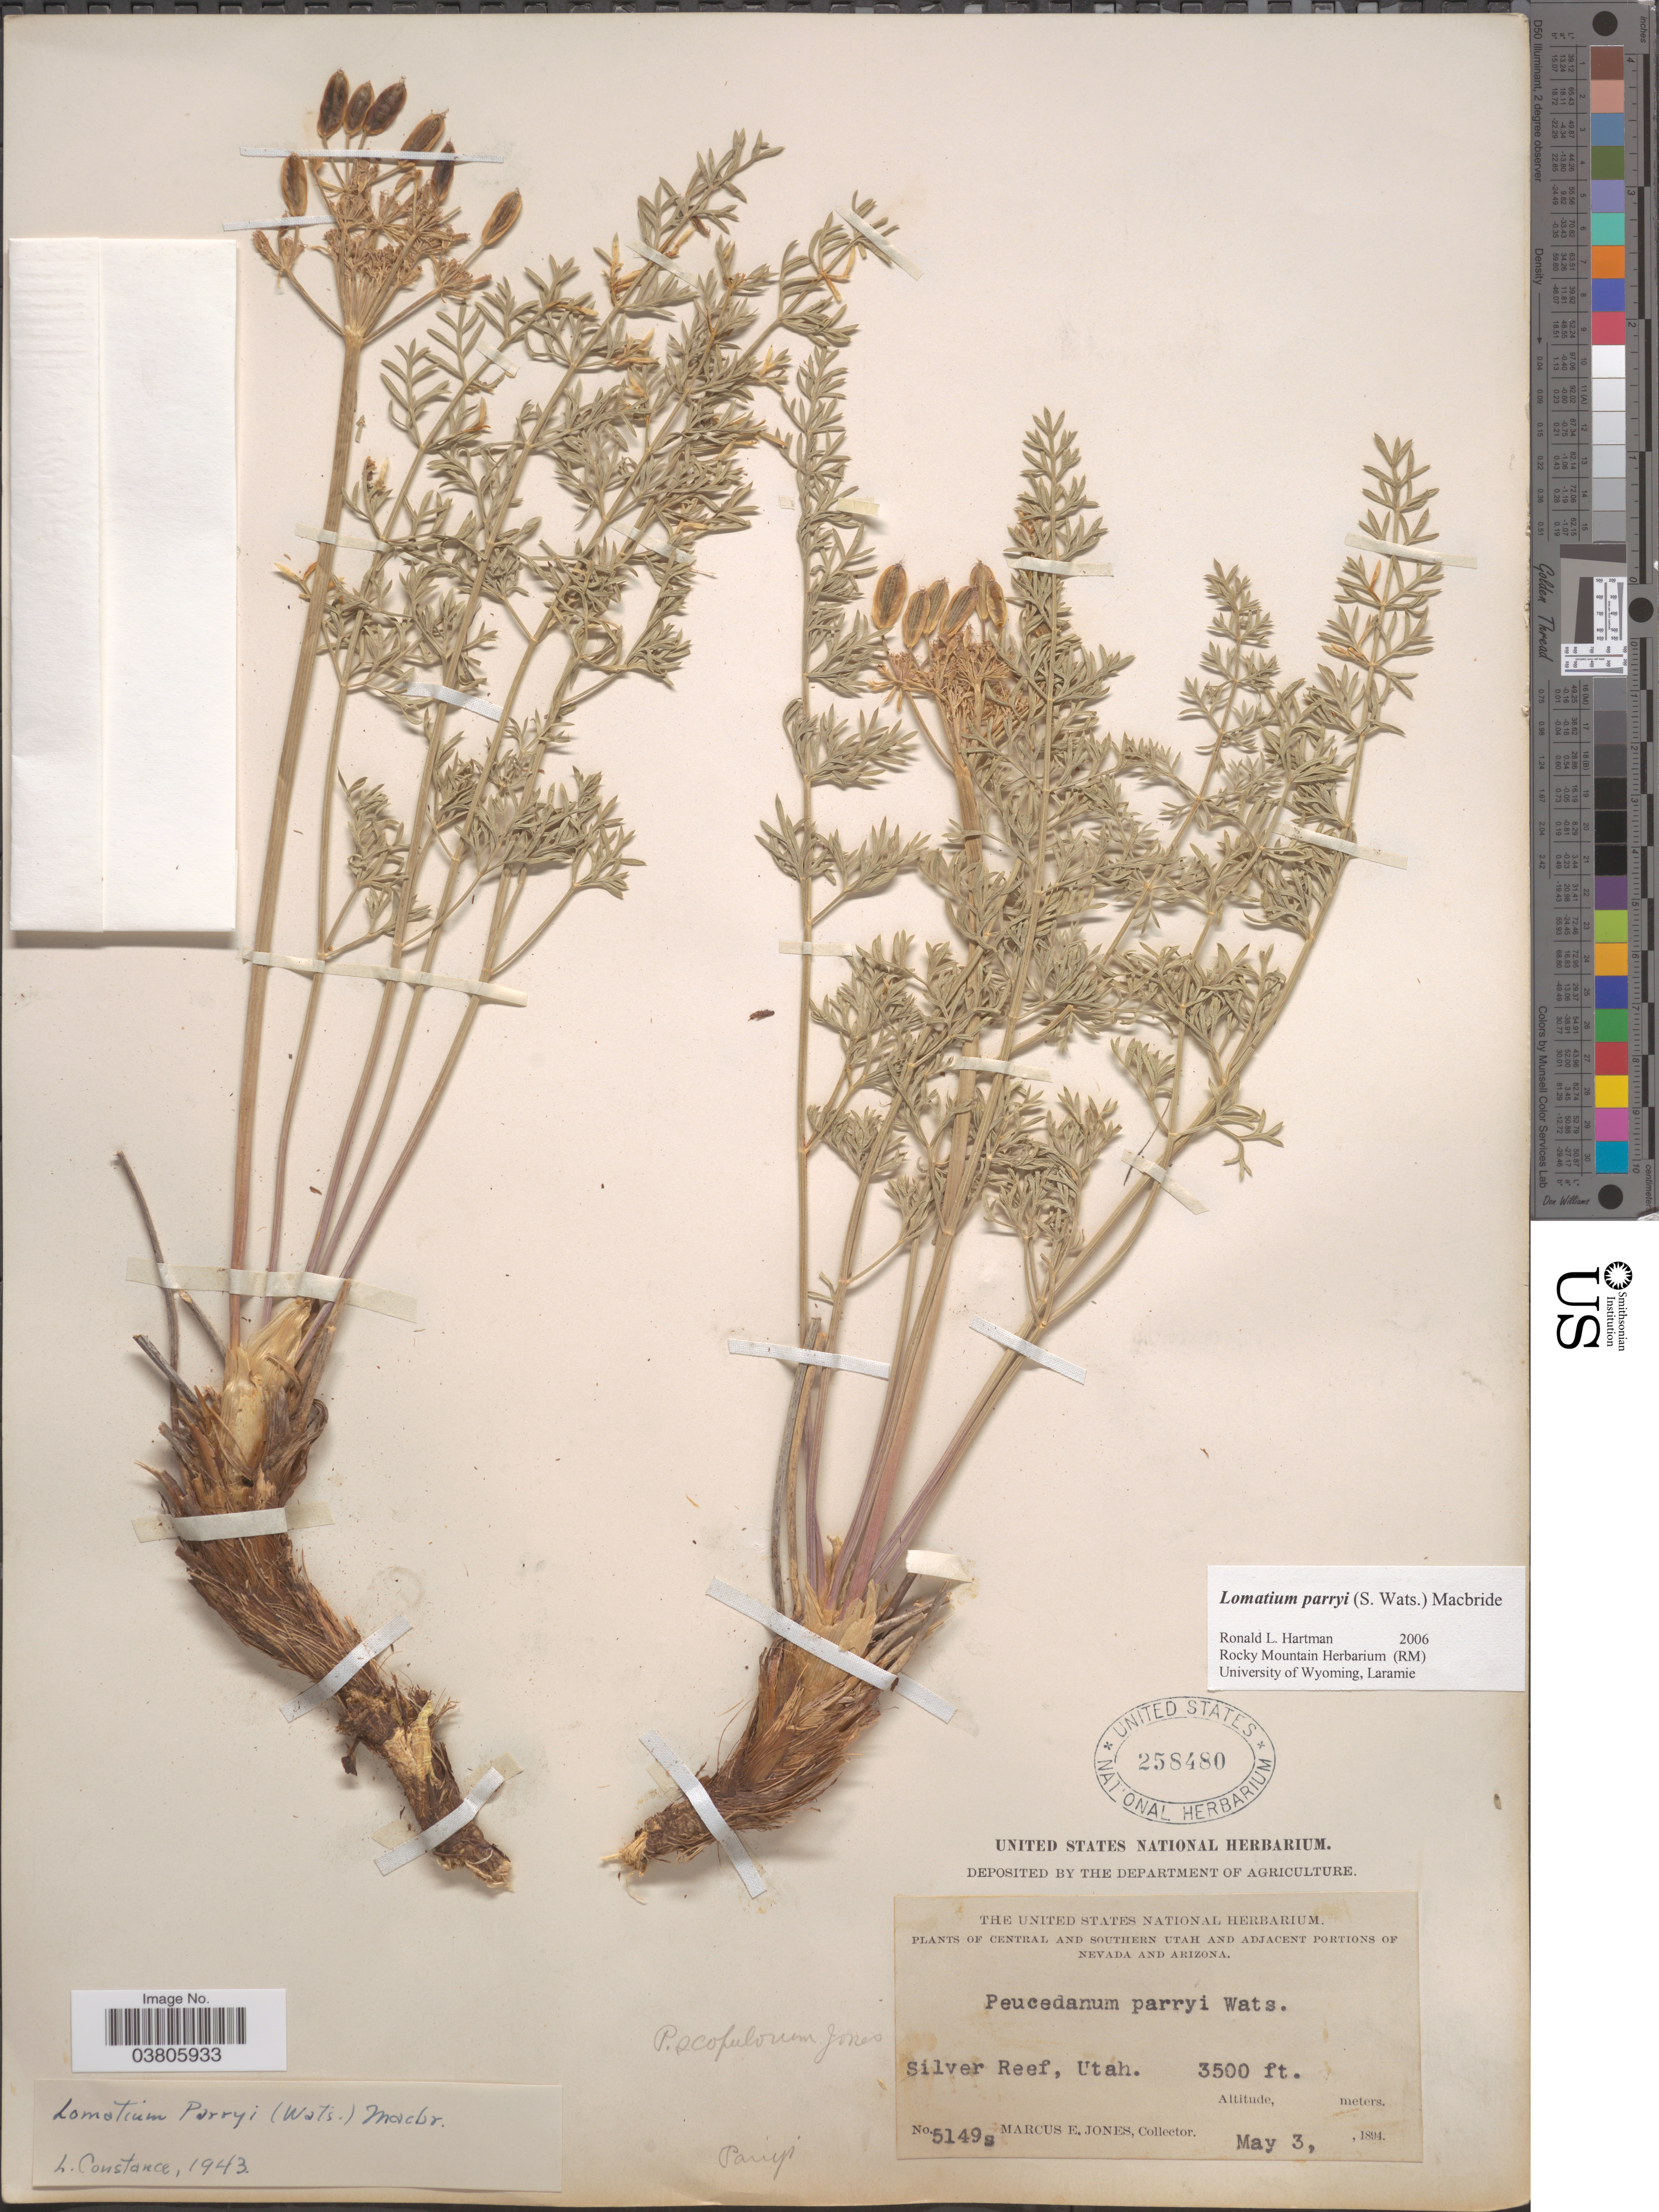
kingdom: Plantae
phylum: Tracheophyta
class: Magnoliopsida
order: Apiales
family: Apiaceae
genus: Lomatium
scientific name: Lomatium parryi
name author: (S. Watson) J.F. Macbr.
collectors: M. E. Jones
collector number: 5149s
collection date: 1894-05-03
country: United States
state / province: Utah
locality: Central and Southern Utah. Silver Reef.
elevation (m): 1067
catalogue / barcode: US 258480